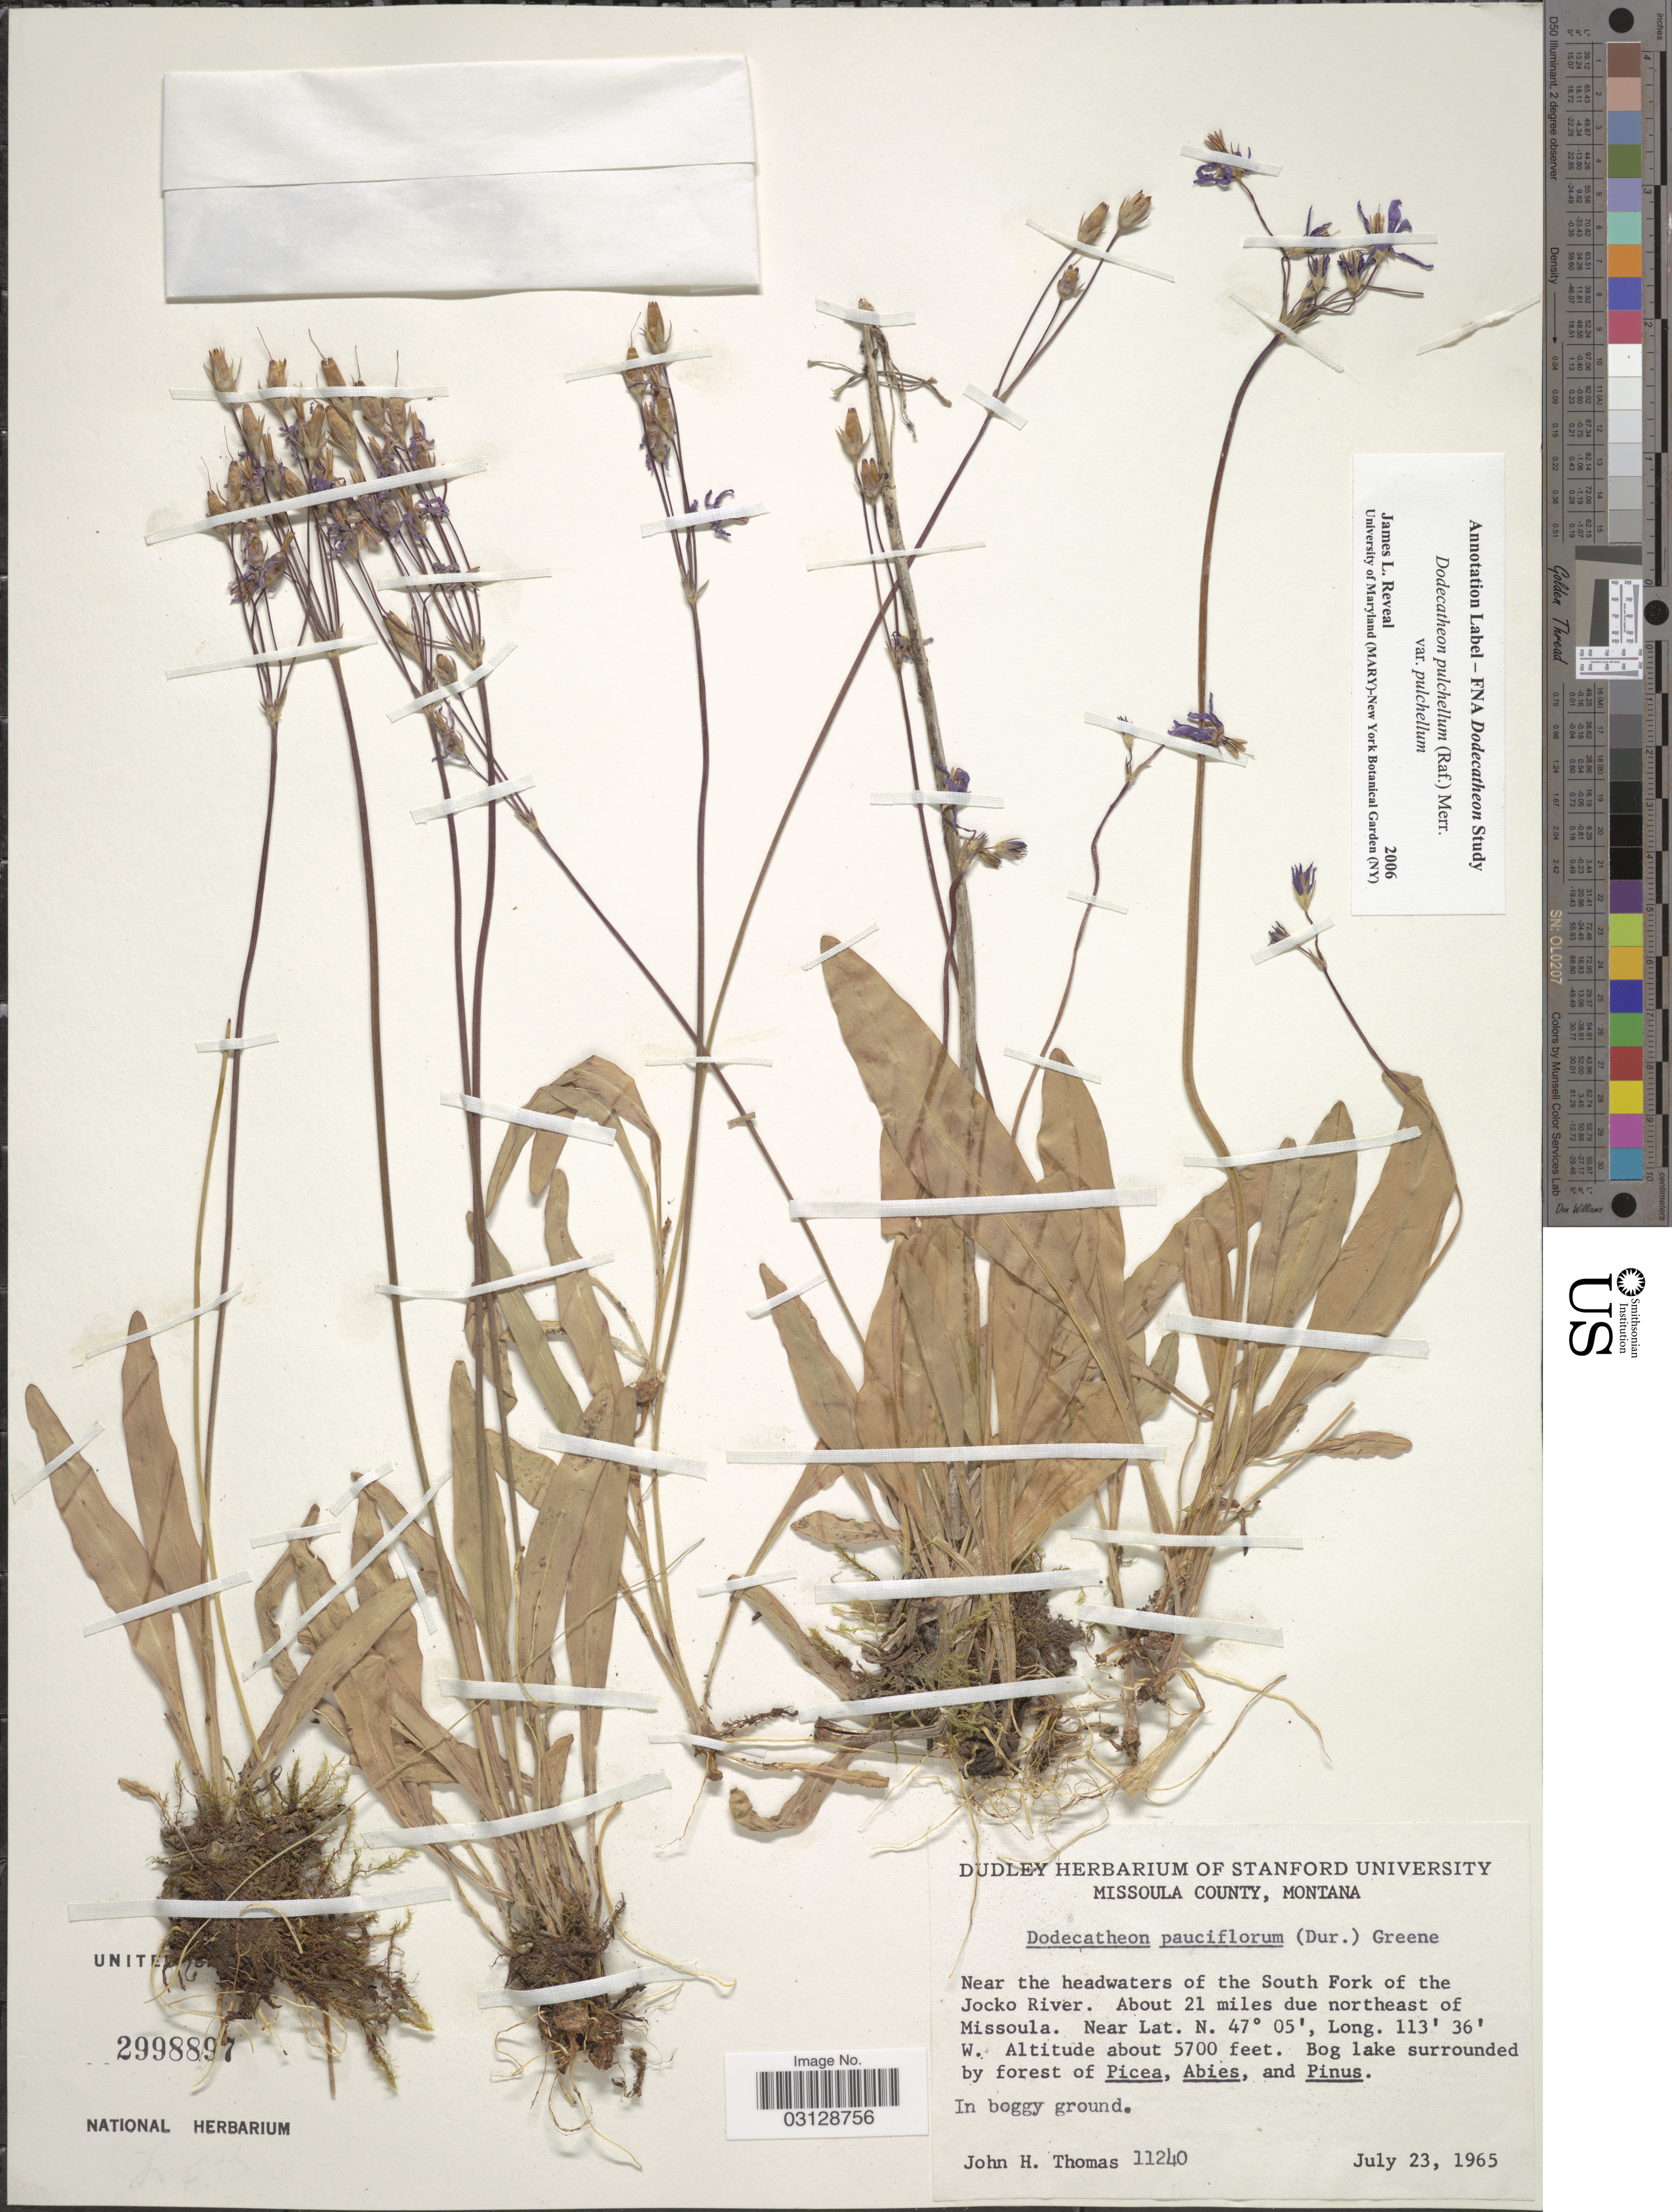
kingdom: Plantae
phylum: Tracheophyta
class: Magnoliopsida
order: Ericales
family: Primulaceae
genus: Dodecatheon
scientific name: Dodecatheon pulchellum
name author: (Raf.) Merr.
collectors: J. H. Thomas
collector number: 11240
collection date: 1965-07-23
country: United States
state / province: Montana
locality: Missoula County. Near the headwaters of the South Fork of the Jocko River. About 21 miles due northeast of Missoula.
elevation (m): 1737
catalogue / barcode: US 2998897